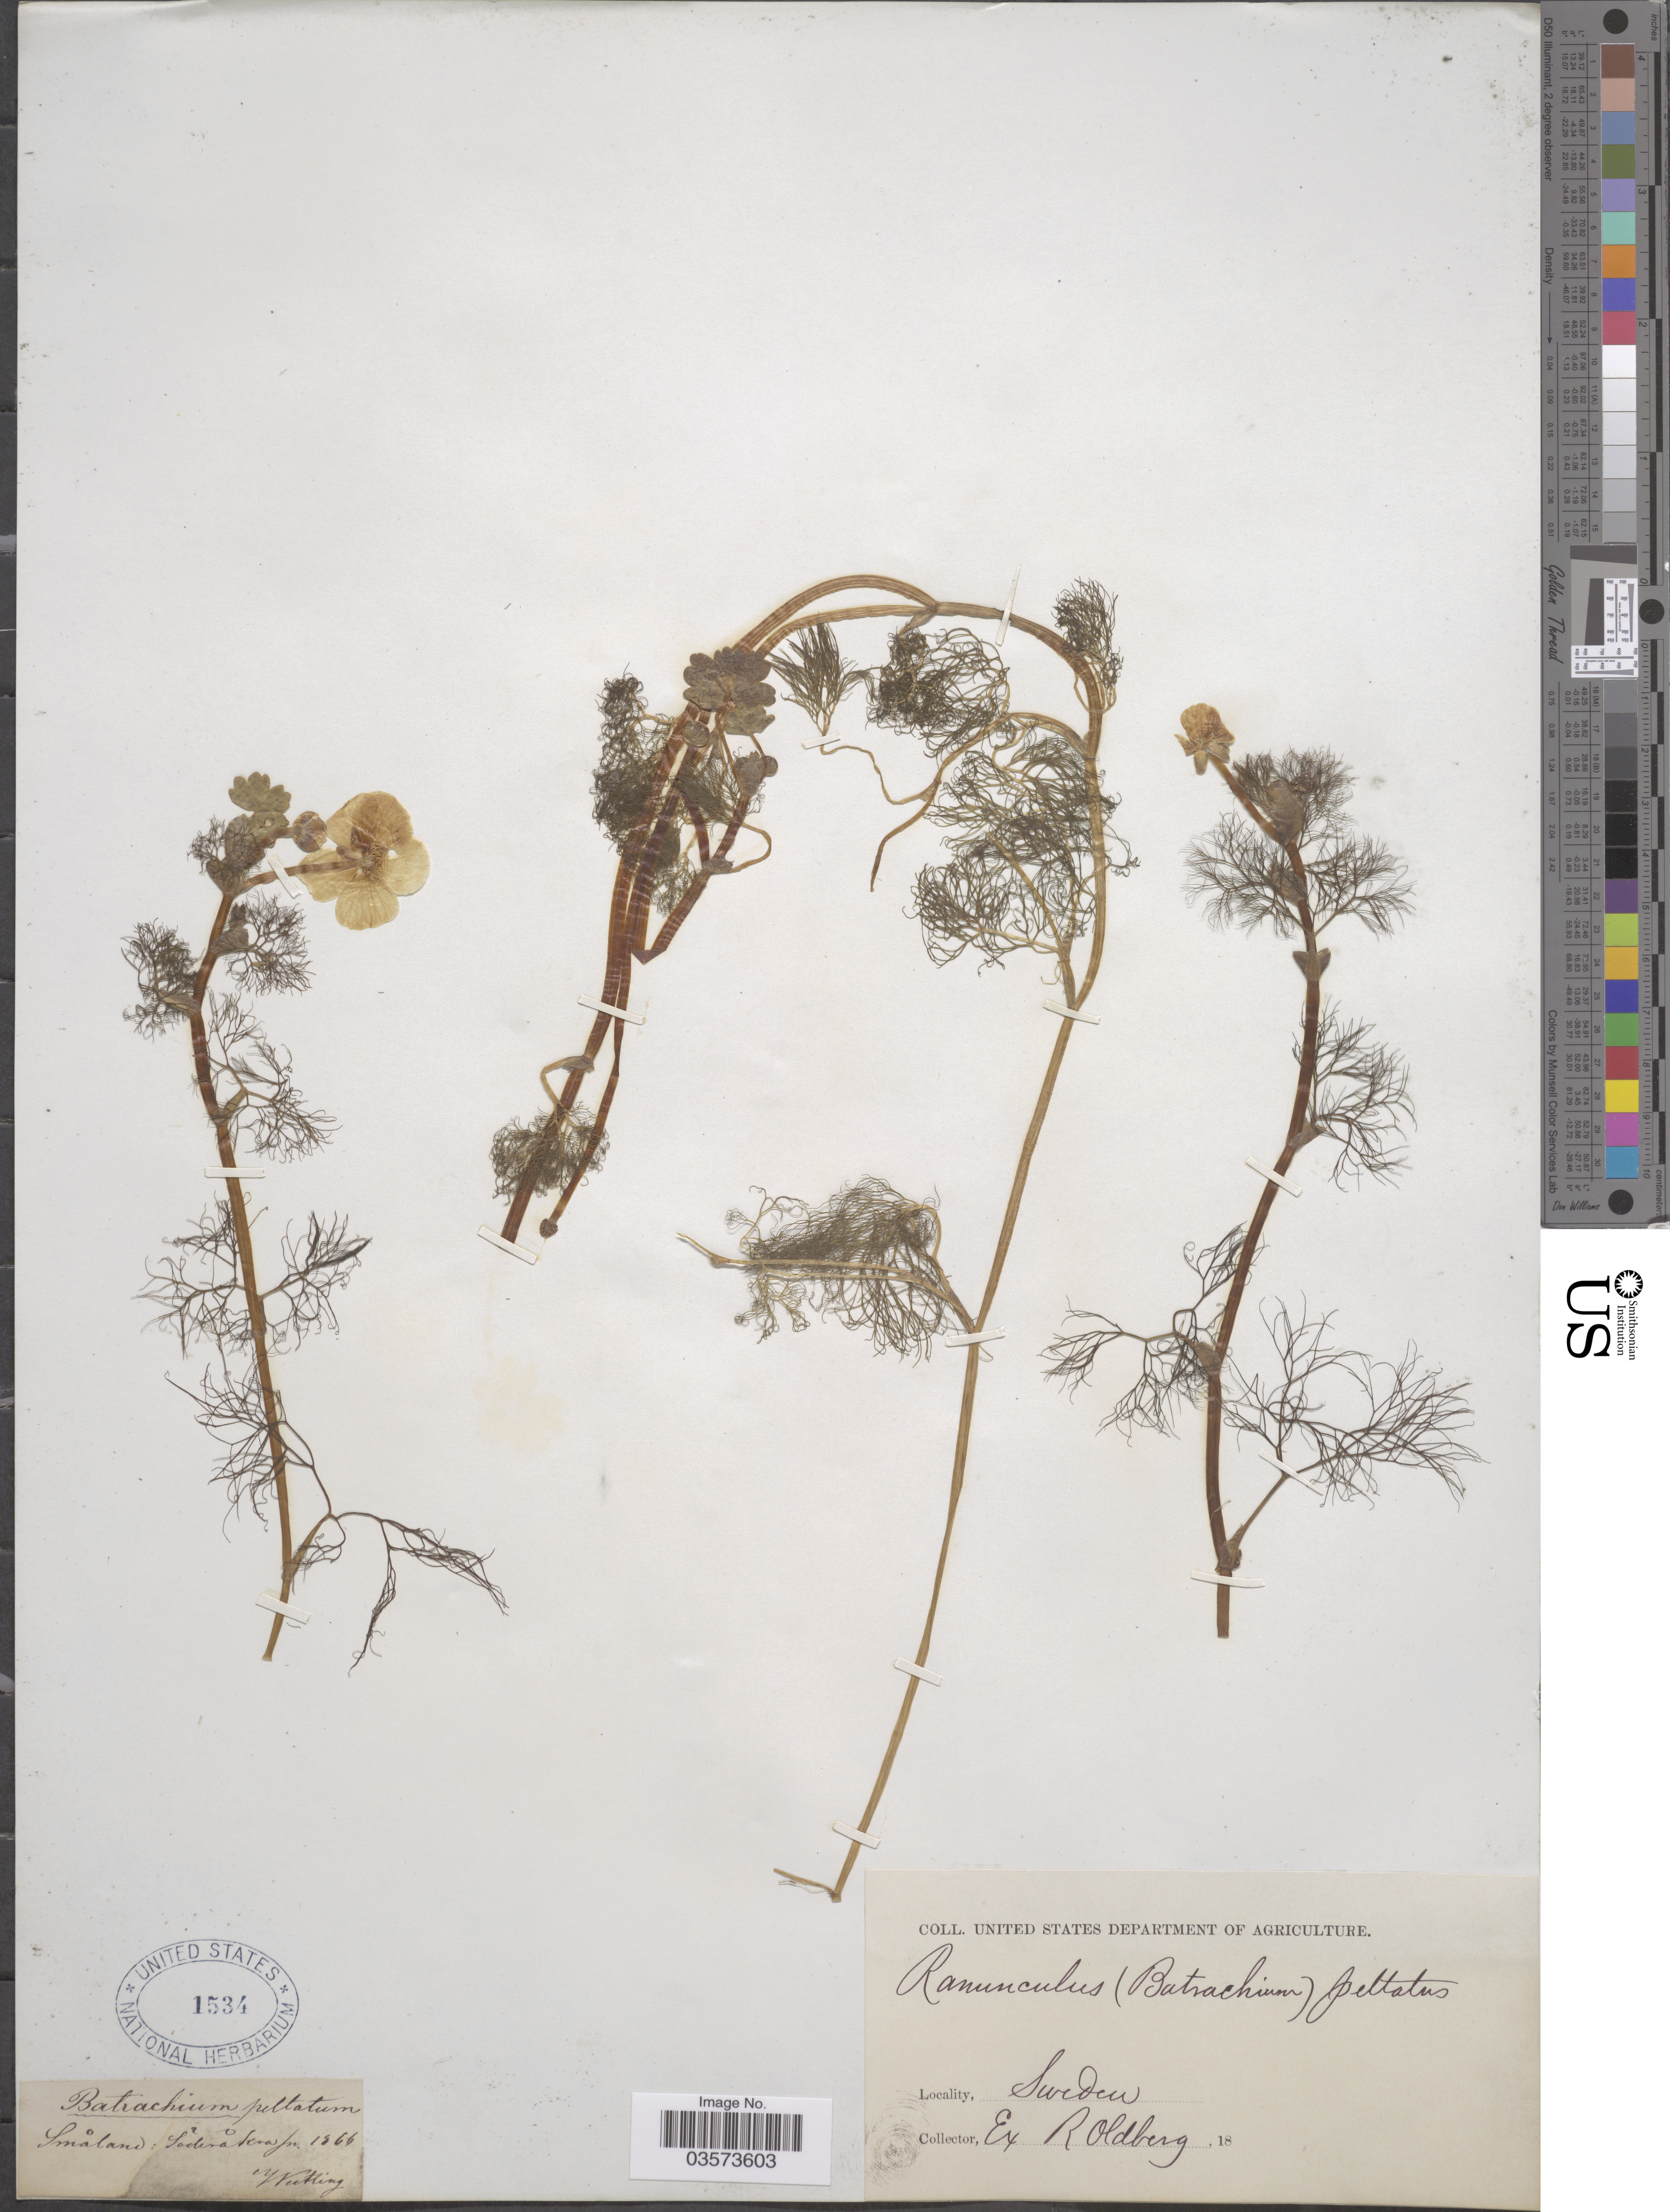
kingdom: Plantae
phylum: Tracheophyta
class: Magnoliopsida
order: Ranunculales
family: Ranunculaceae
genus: Ranunculus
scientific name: Ranunculus peltatus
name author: Schrank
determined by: Strong, Mark T., (BOT), Smithsonian Institution - National Museum of Natural History (UNITED STATES)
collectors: Wertling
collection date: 1866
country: Sweden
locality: Småland: Söderåkra sn.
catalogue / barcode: US 1534